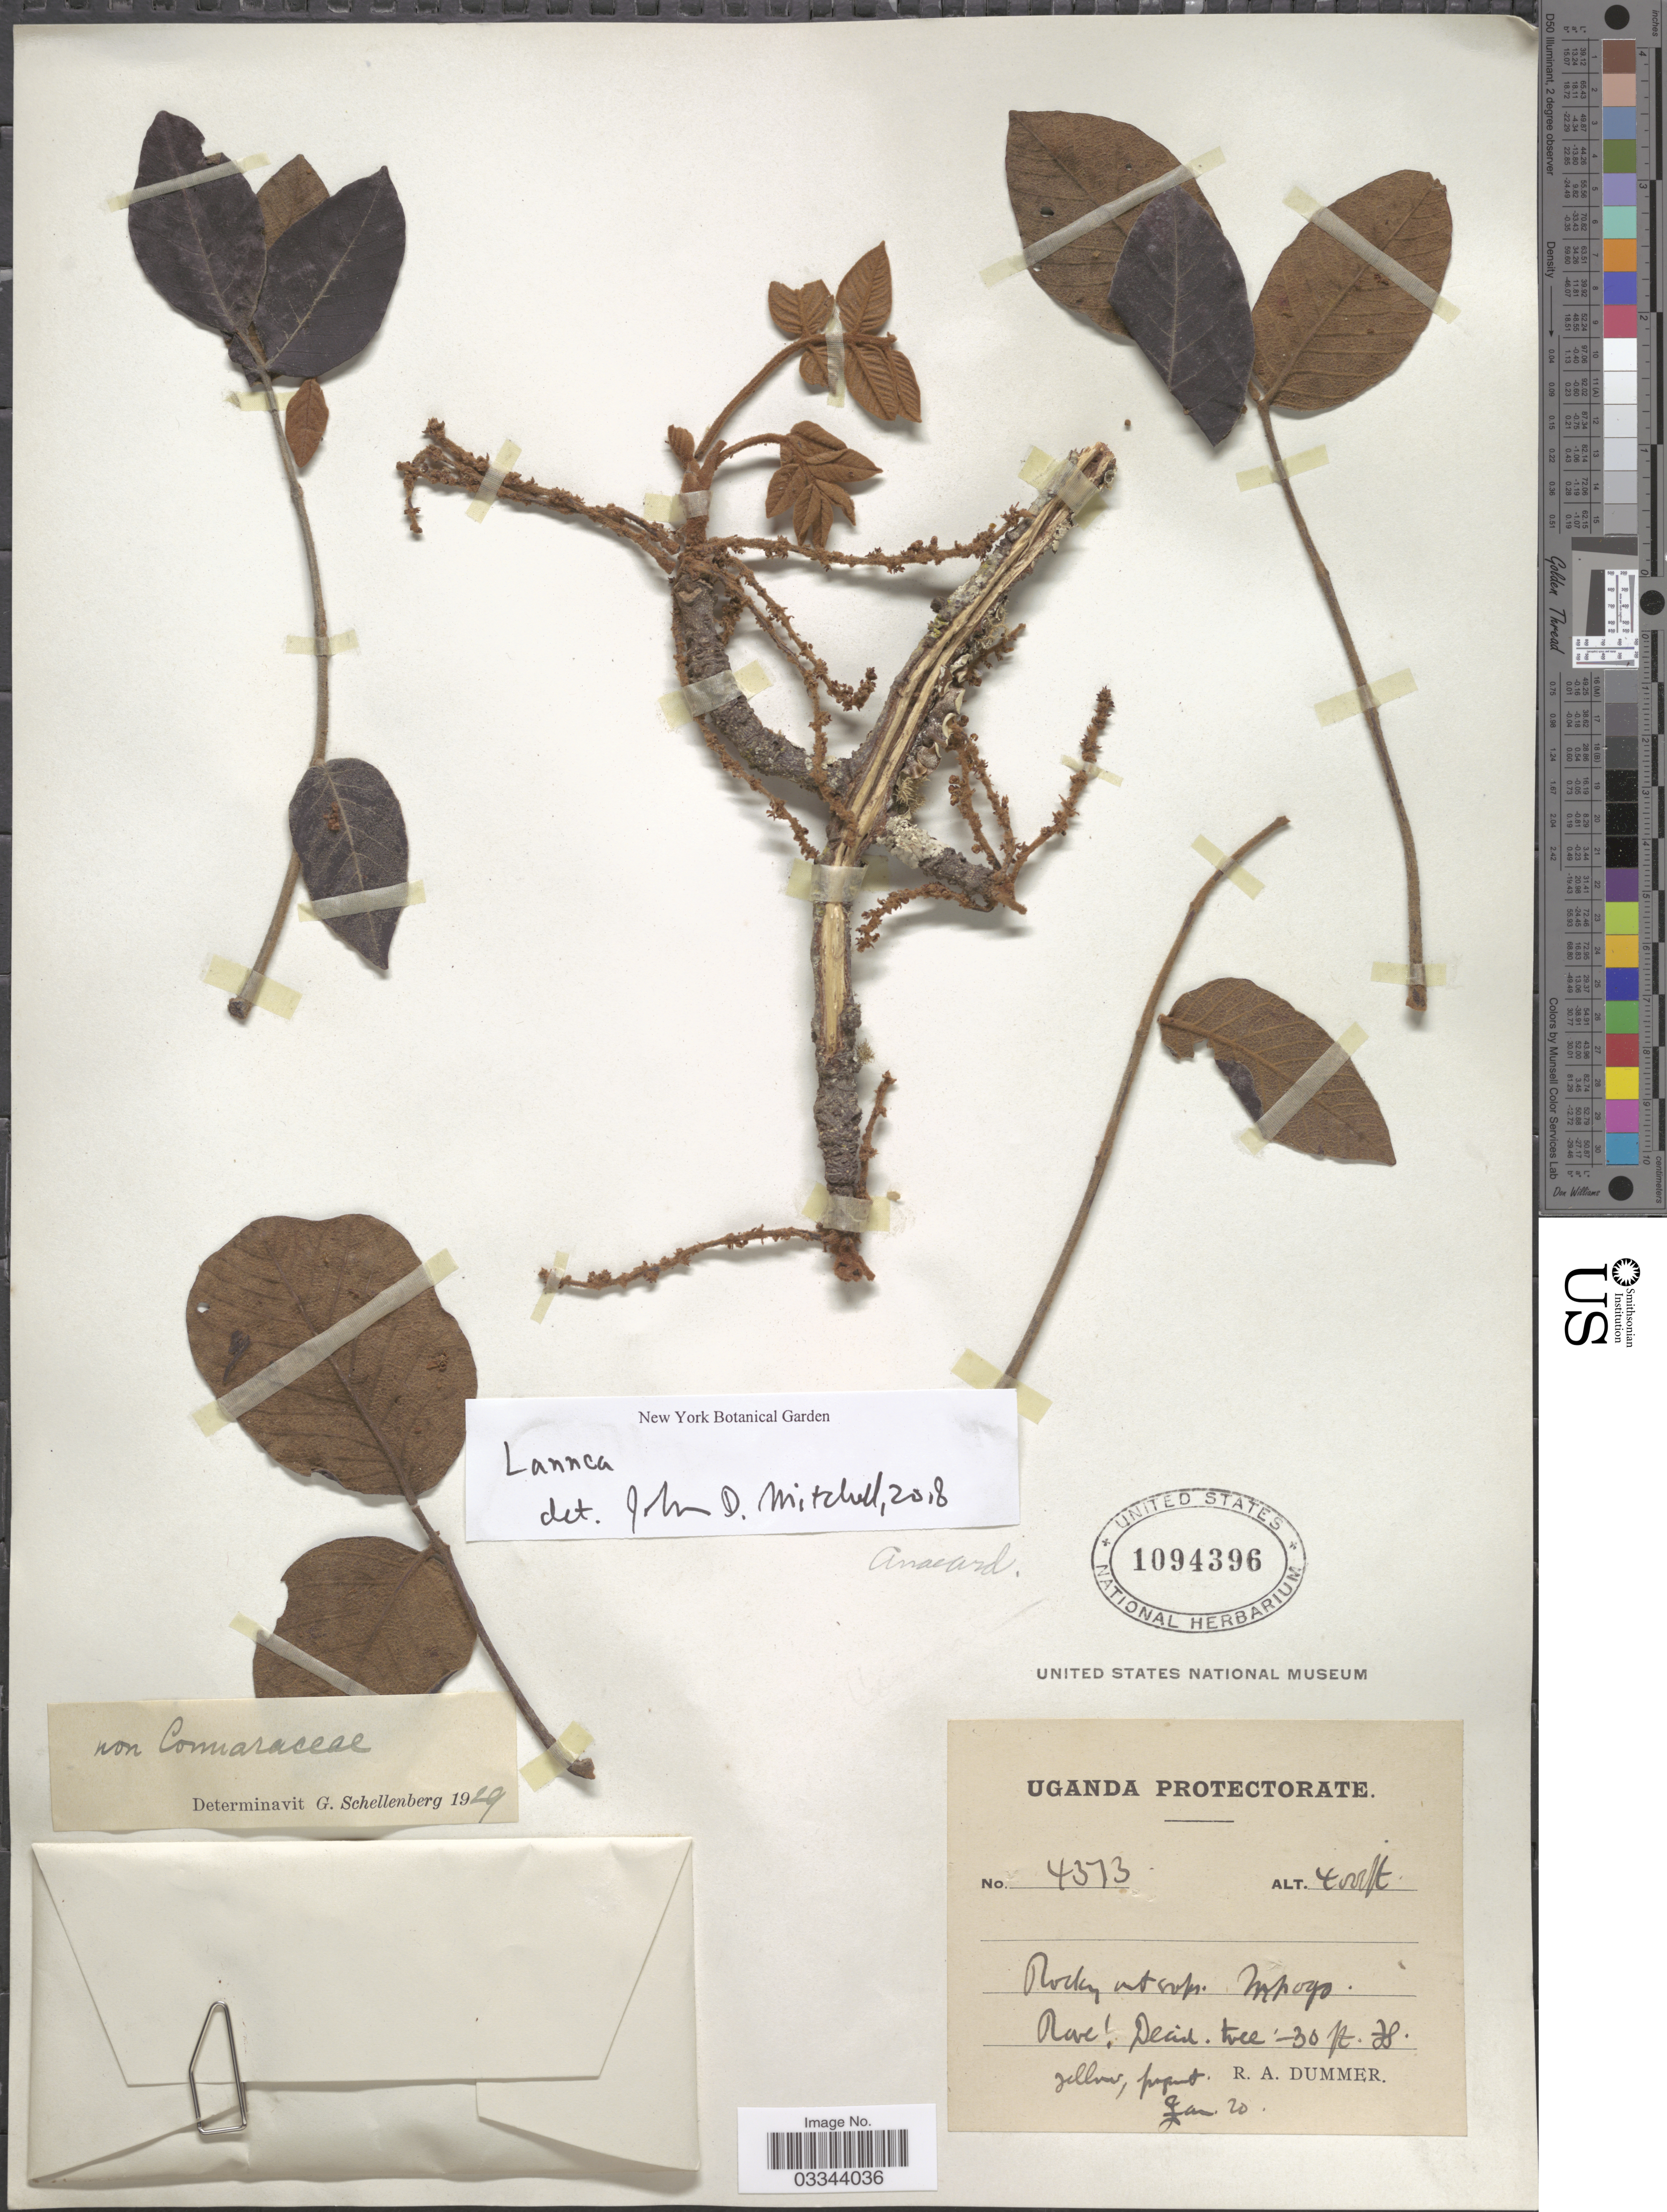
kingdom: Plantae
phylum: Tracheophyta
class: Magnoliopsida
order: Sapindales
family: Anacardiaceae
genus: Lannea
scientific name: Lannea sp.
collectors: R. Dümmer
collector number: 4373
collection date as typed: Transcribed d/m/y: /1/20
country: Uganda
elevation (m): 1219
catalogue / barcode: US 1094396